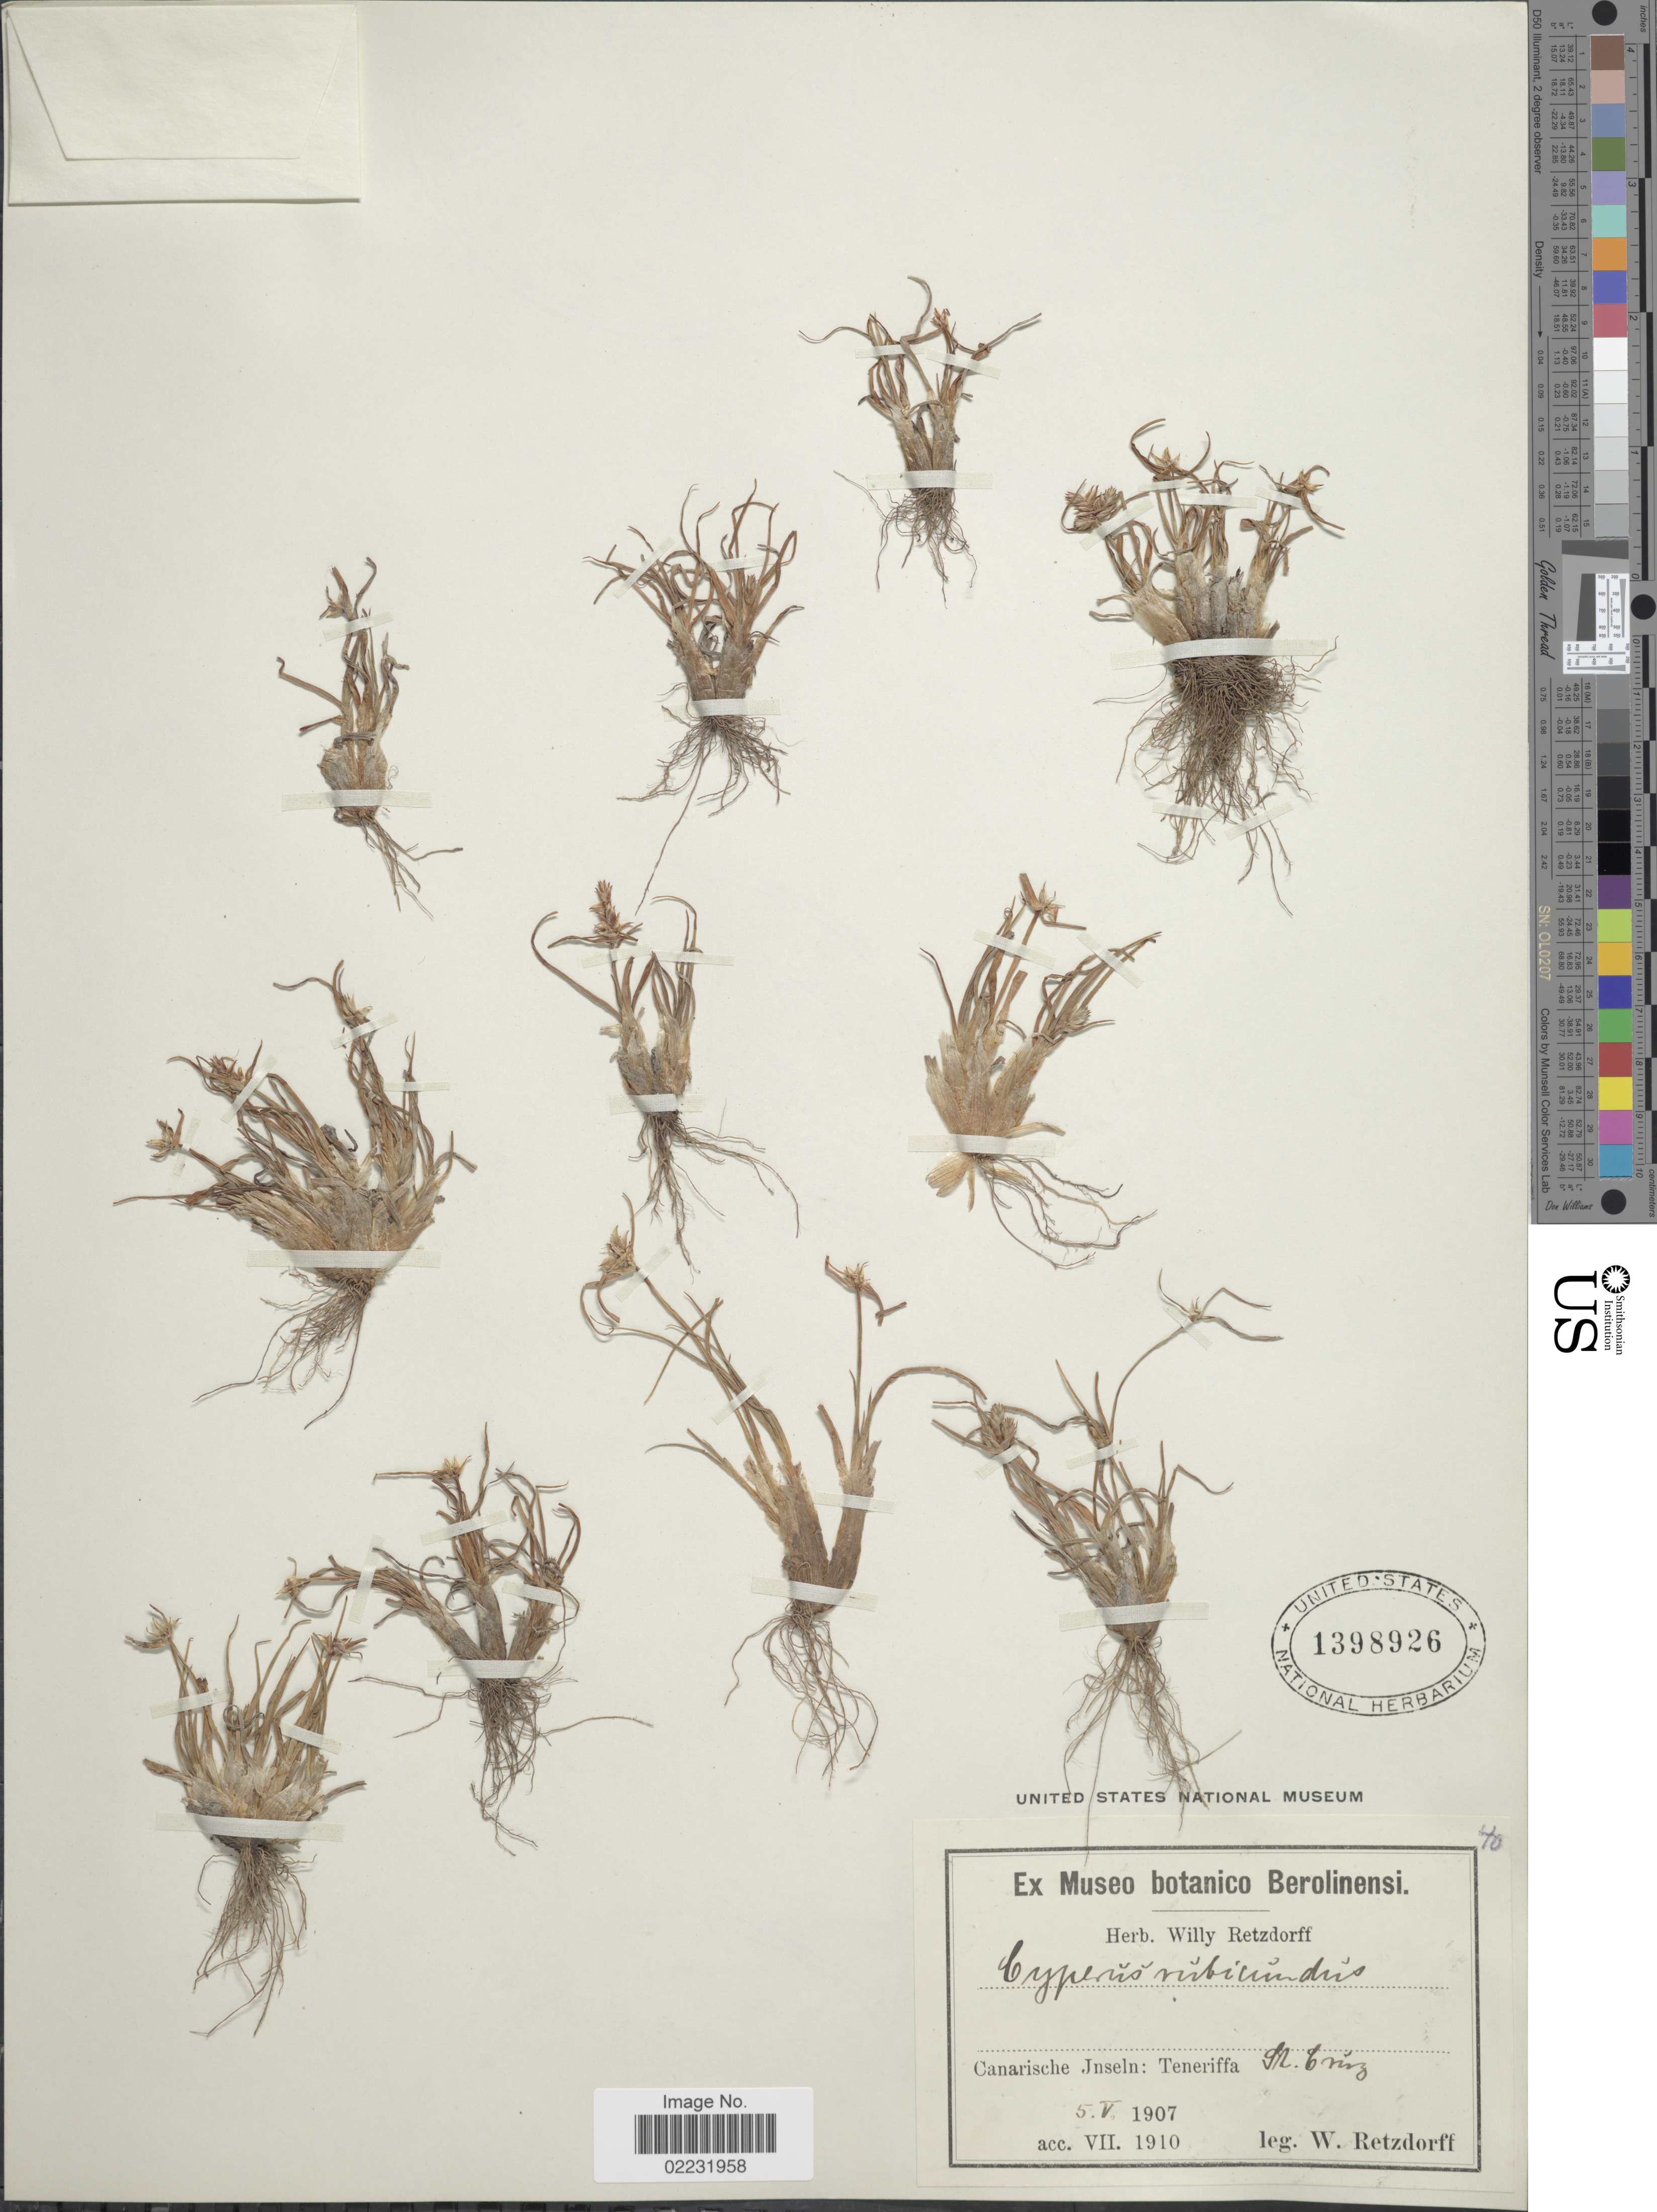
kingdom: Plantae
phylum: Tracheophyta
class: Liliopsida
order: Poales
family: Cyperaceae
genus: Cyperus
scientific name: Cyperus rubicundus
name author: Vahl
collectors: W. Retzdorff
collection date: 1907-05-05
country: Spain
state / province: Canarias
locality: Canarische Jnseln: Teneriffa, St. Cruz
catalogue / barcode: US 1398926